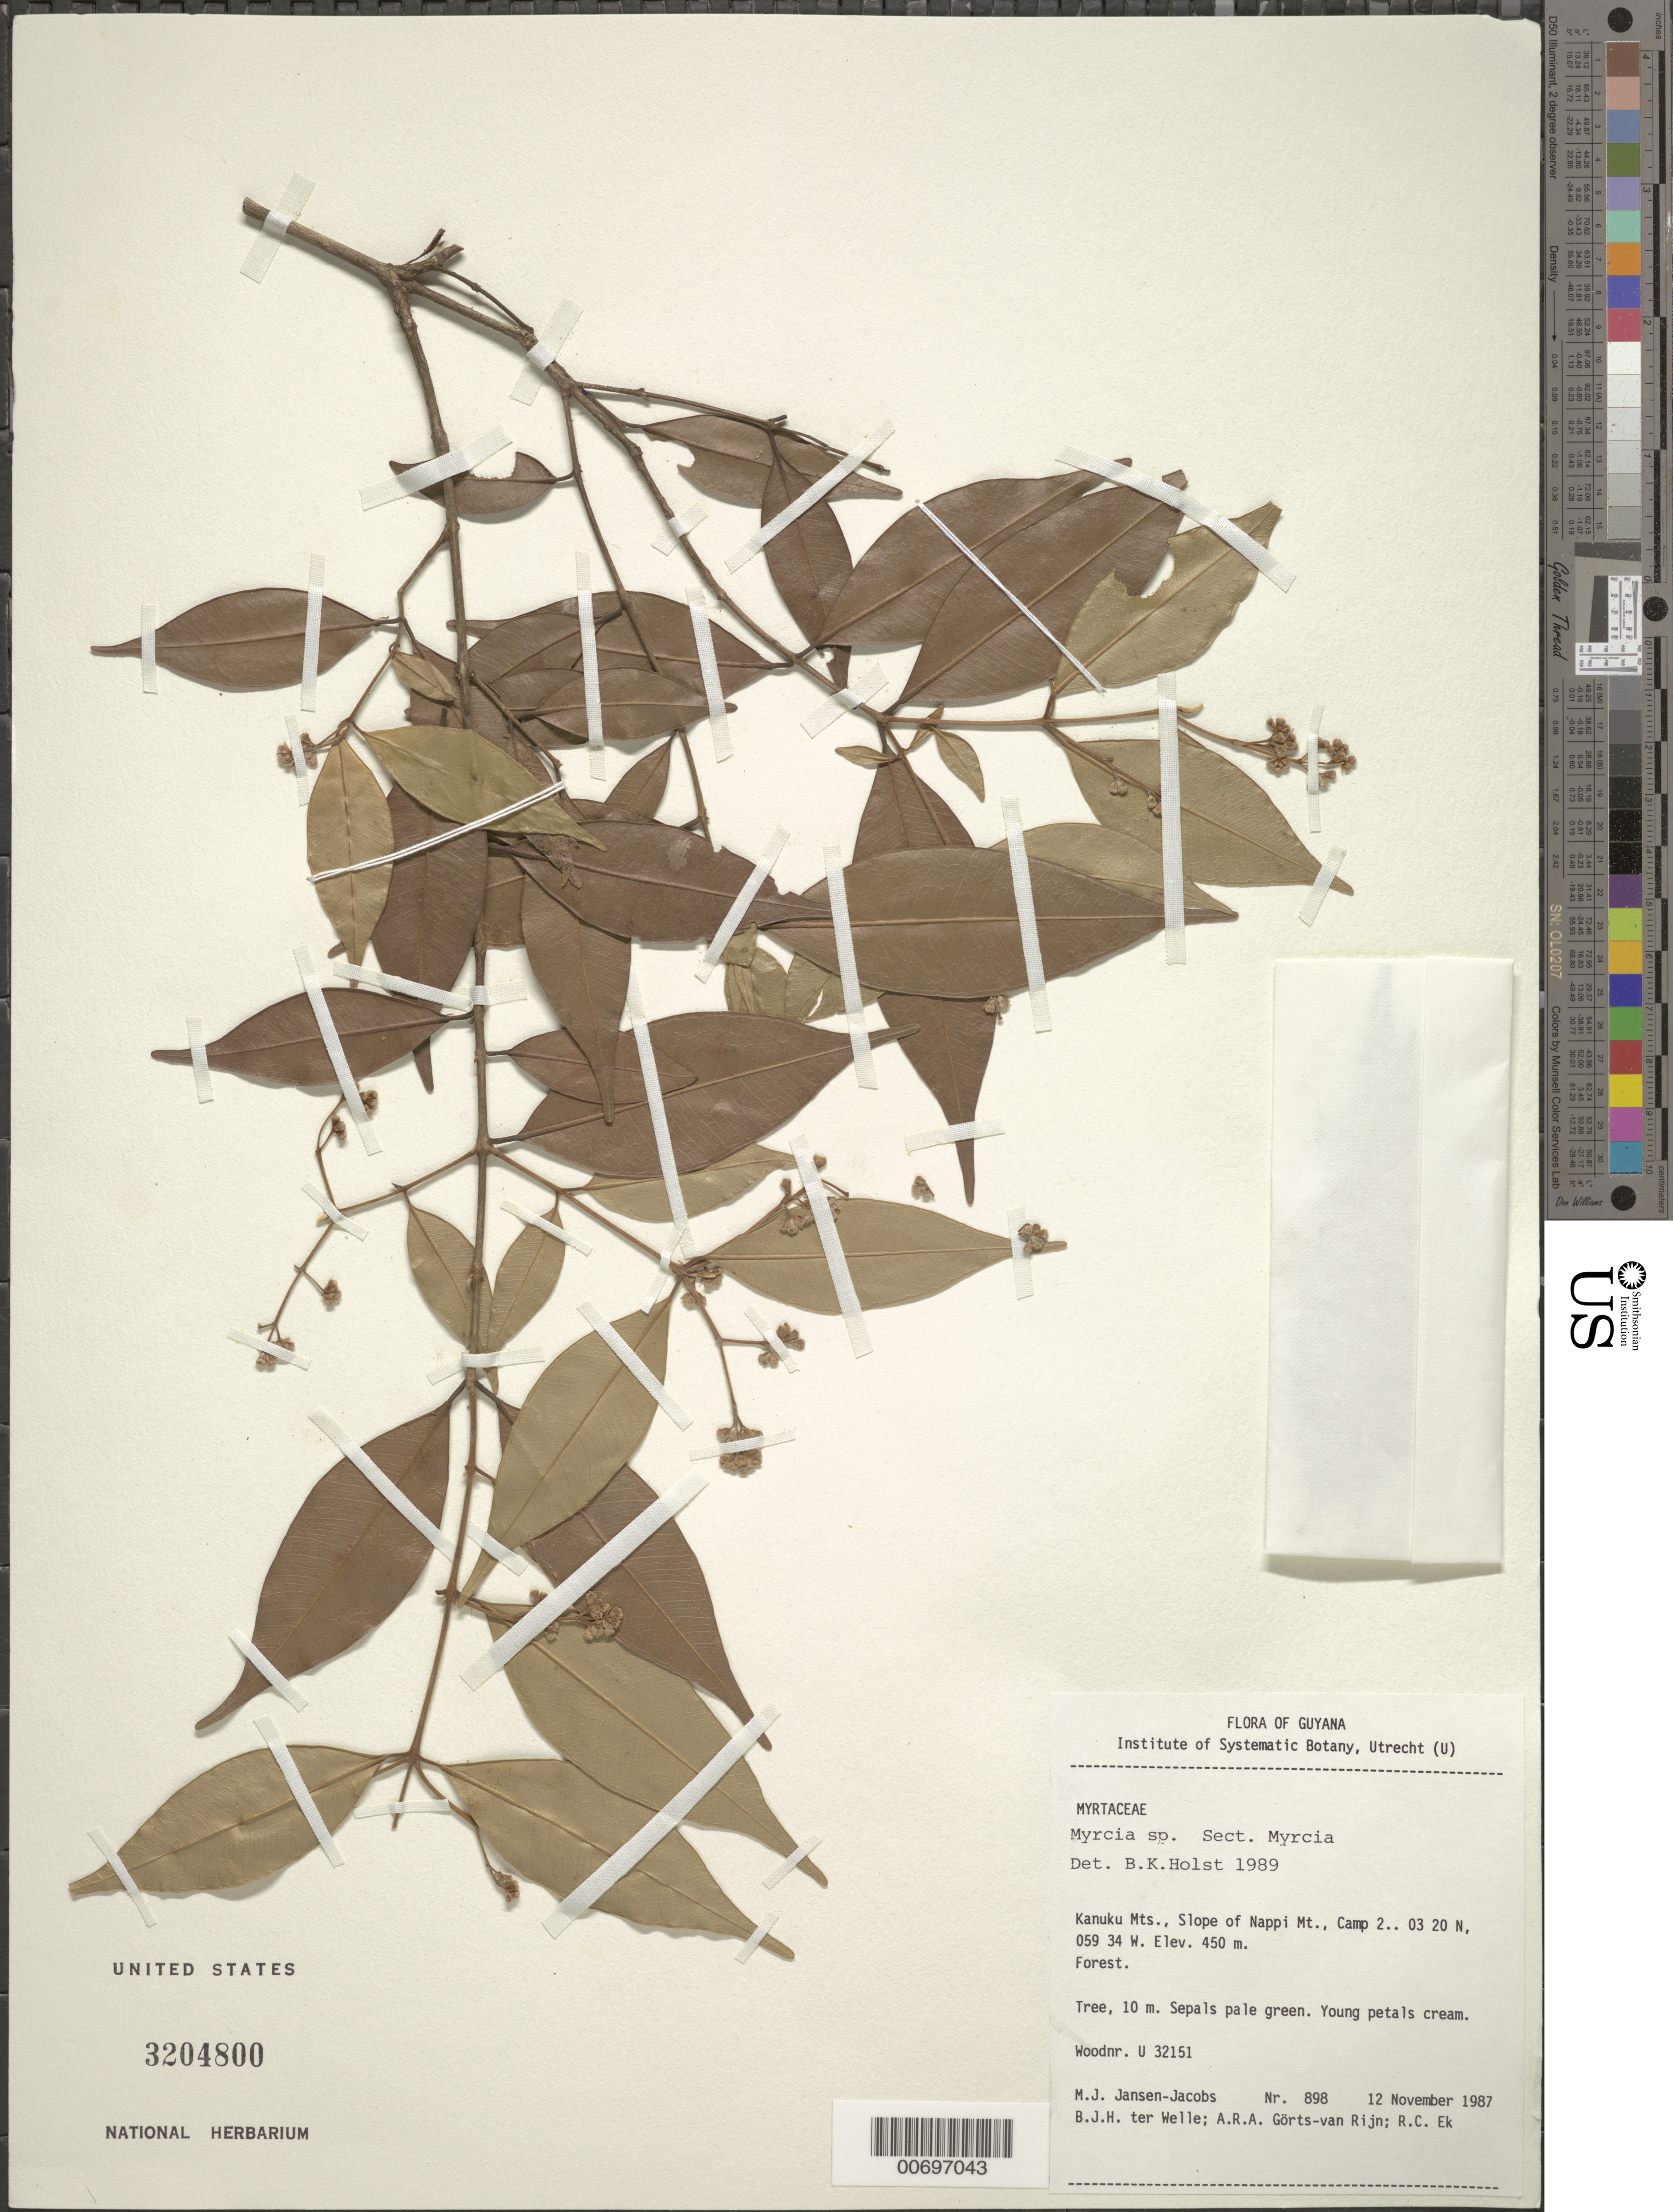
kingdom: Plantae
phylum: Tracheophyta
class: Magnoliopsida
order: Myrtales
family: Myrtaceae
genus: Myrcia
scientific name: Myrcia sp.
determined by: Holst, Bruce K.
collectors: M. J. Jansen-Jacobs, B. Welle, A. .R. A. Görts-van Rijn & R. C. Ek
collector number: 898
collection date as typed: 12-Nov-87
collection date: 1987-11-12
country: Guyana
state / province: U. Takutu-U. Essequibo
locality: Kanuku Mts., Nappi Mt., camp 2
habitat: Forest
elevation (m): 450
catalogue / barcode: US 3204800